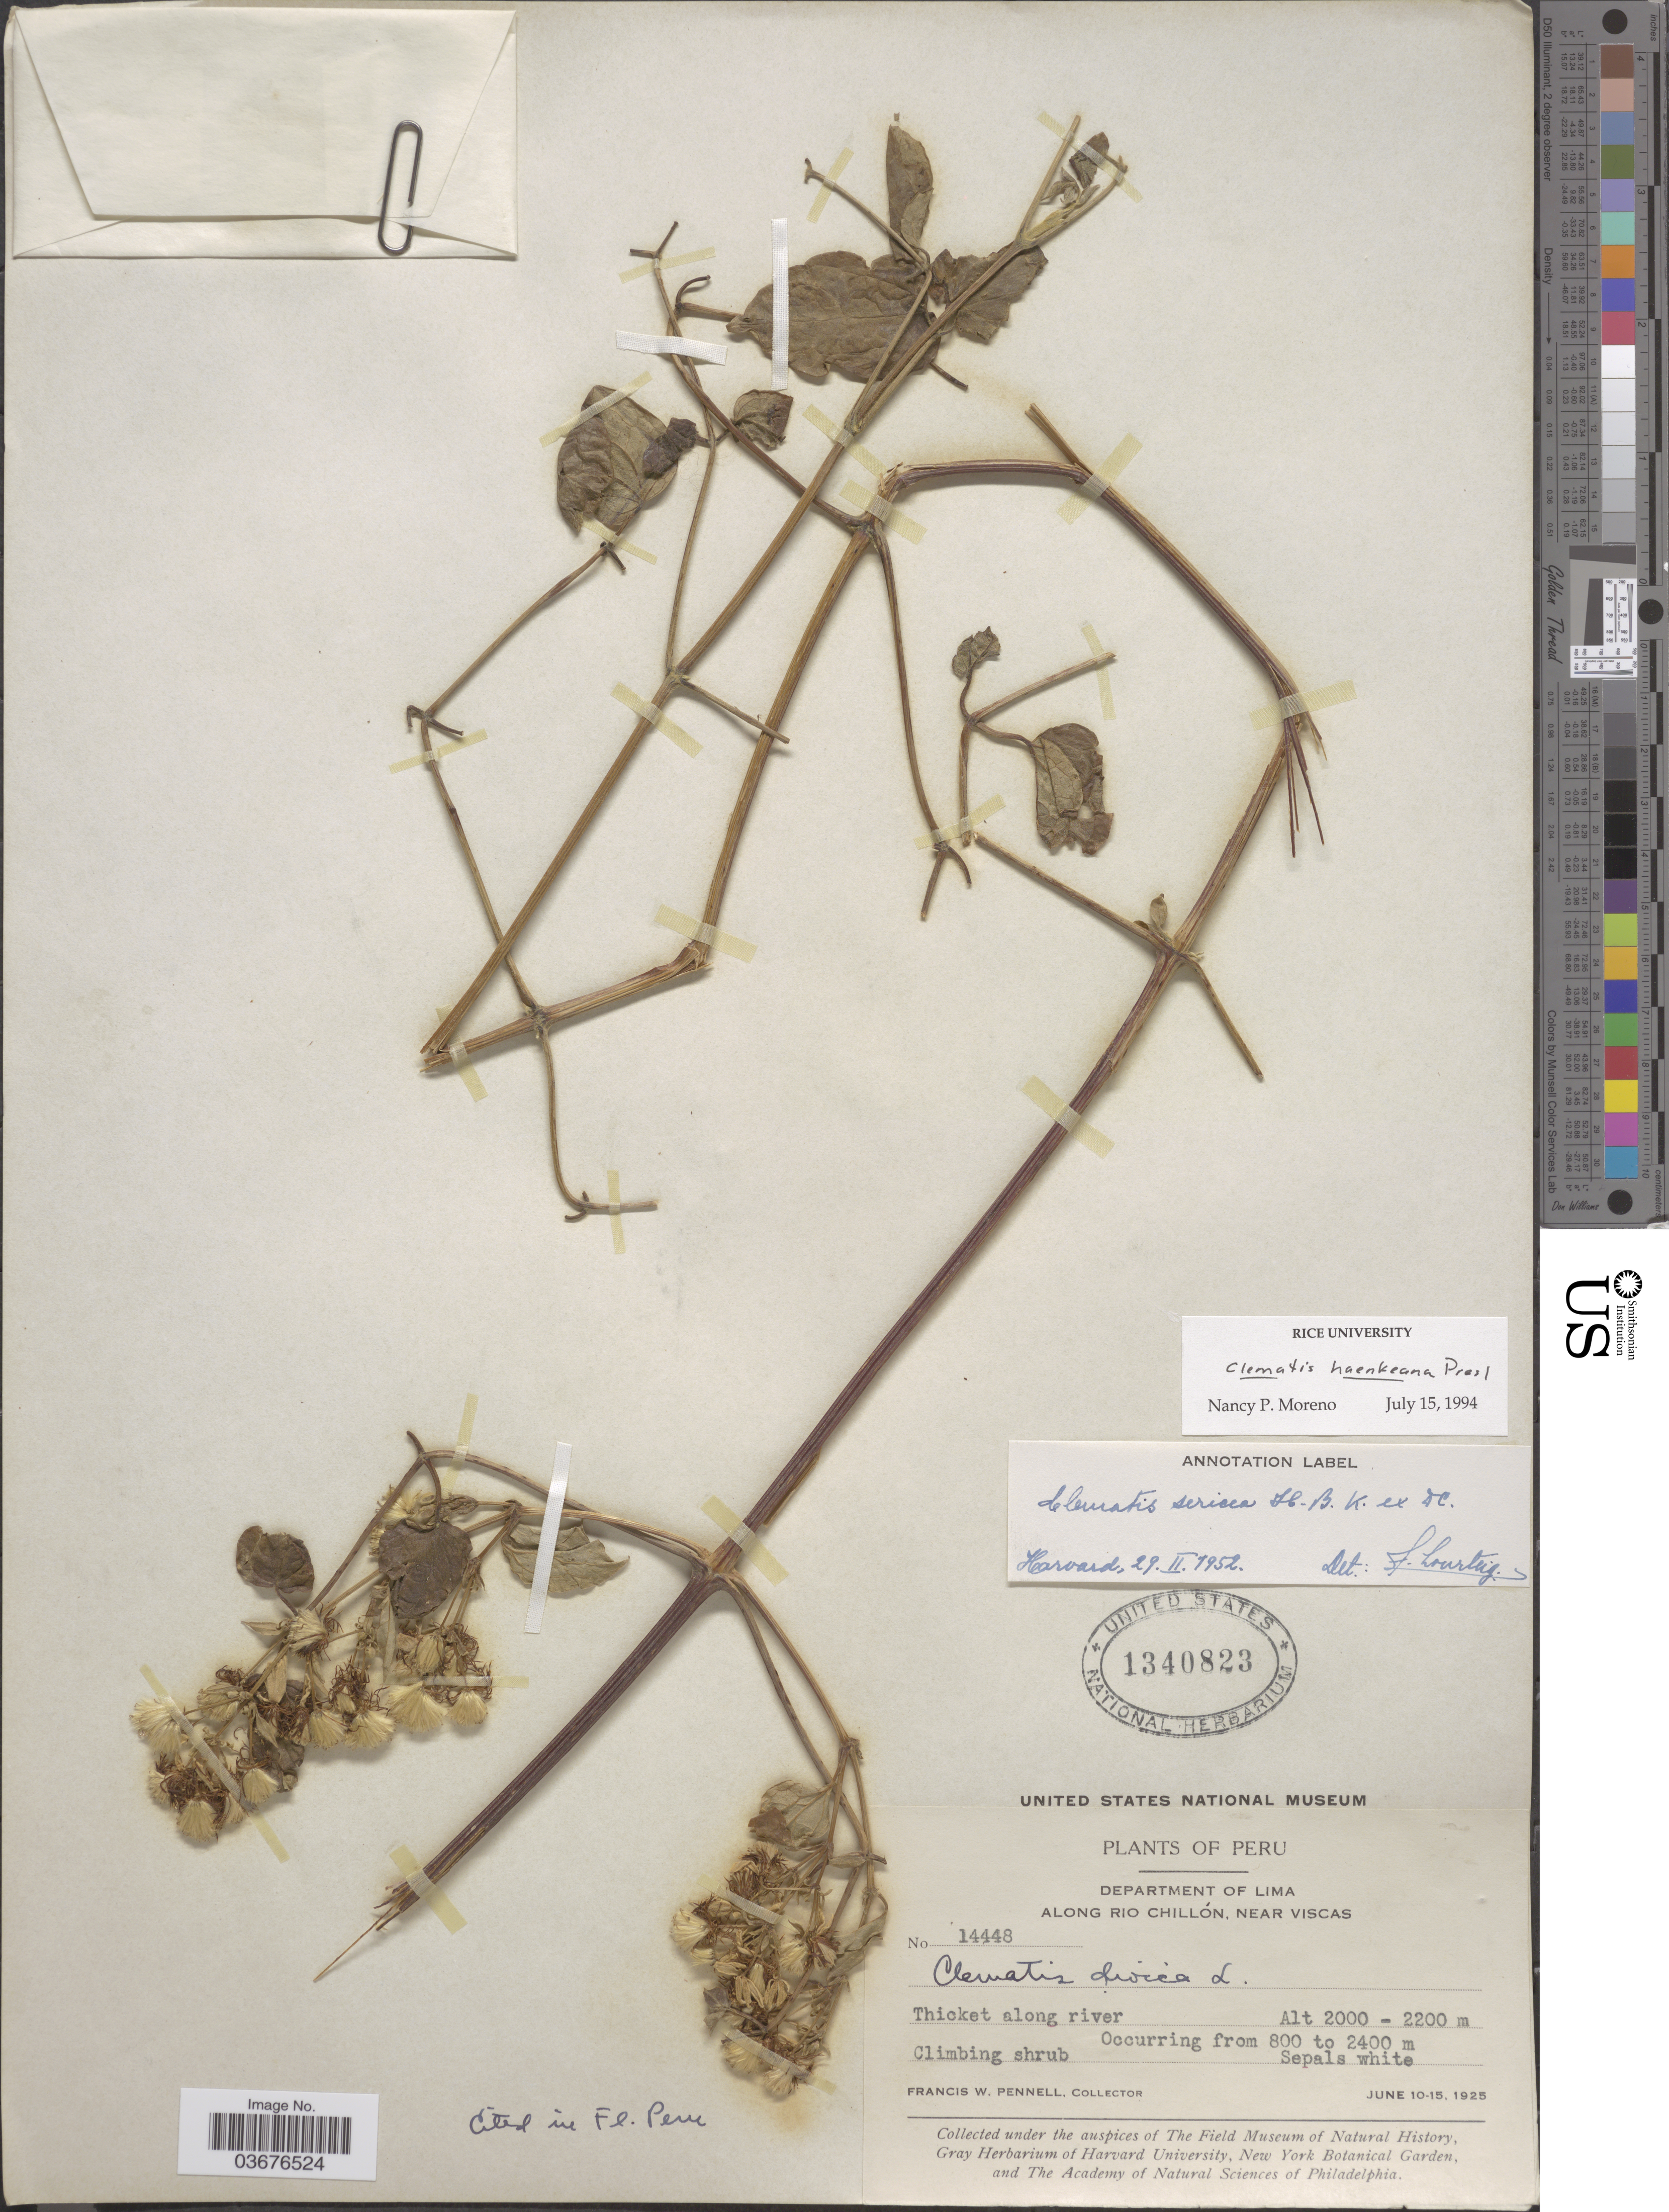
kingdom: Plantae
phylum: Tracheophyta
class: Magnoliopsida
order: Ranunculales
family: Ranunculaceae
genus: Clematis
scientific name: Clematis haenkeana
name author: C. Presl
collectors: F. W. Pennell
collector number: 14448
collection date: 1925-06-10/1925-06-15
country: Peru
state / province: Lima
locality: Department of Lima. Along Rio Chillón, near Viscas.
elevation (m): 800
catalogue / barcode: US 1340823